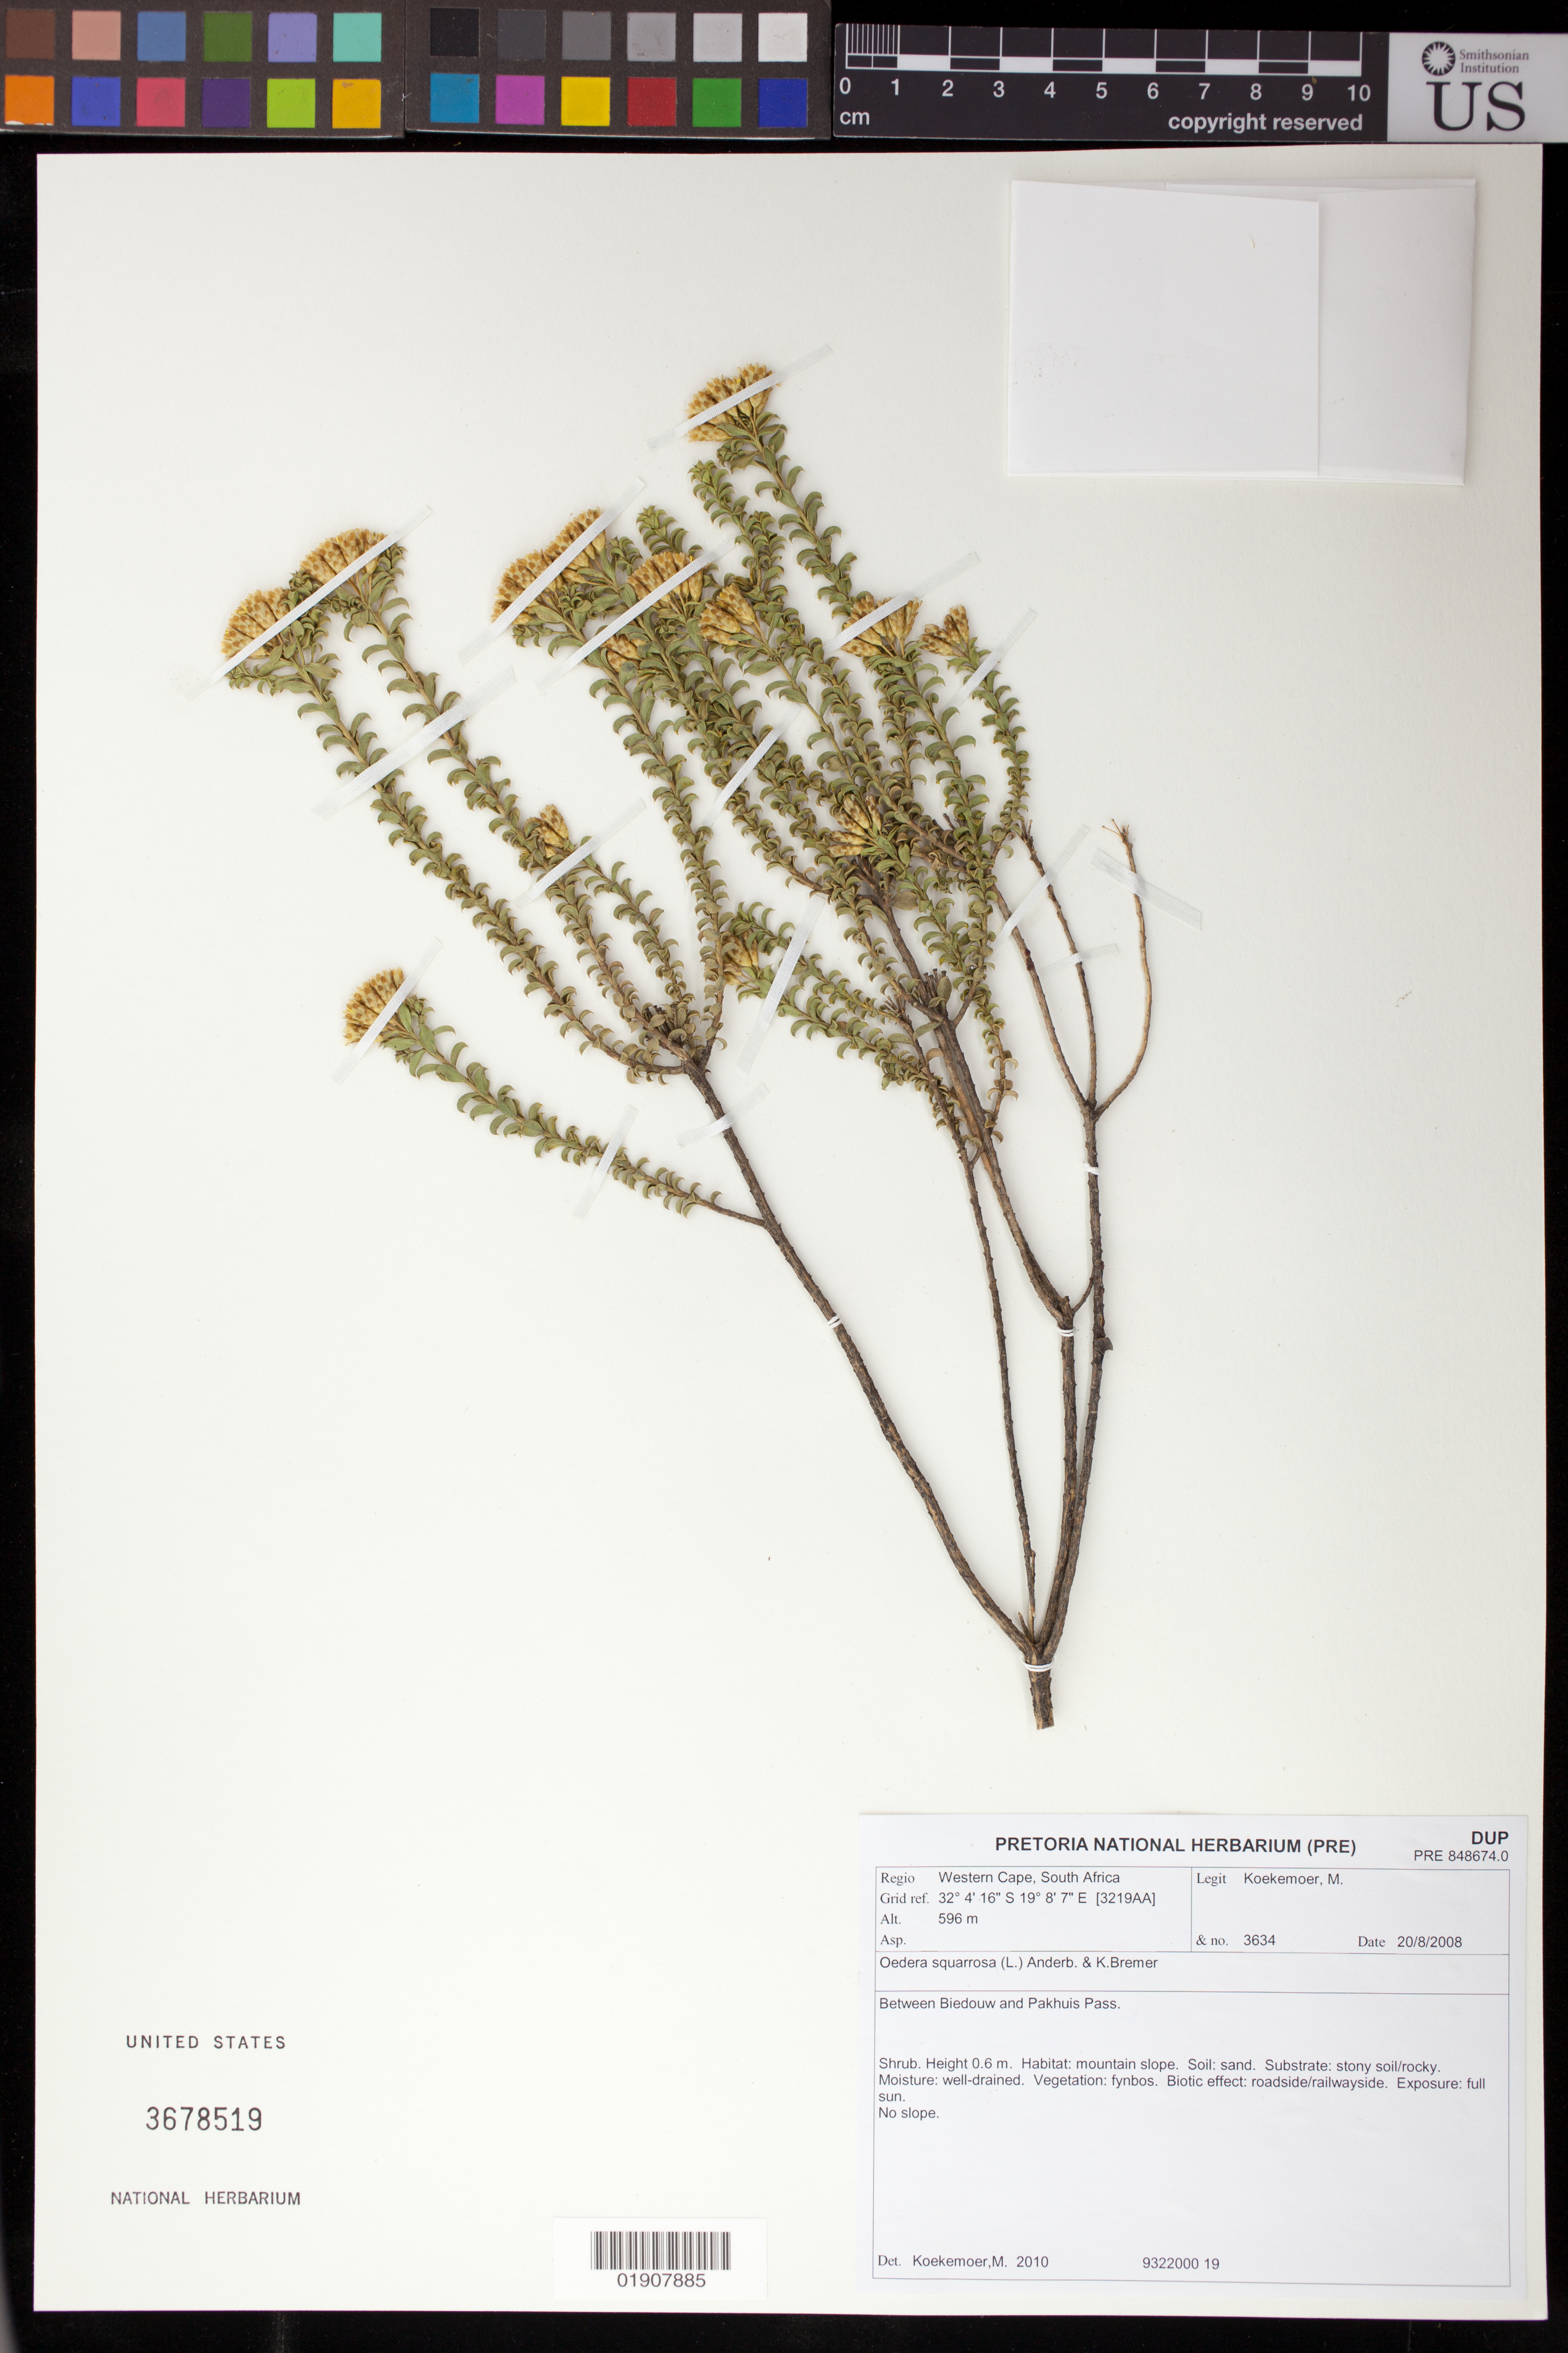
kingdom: Plantae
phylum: Tracheophyta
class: Magnoliopsida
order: Asterales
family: Asteraceae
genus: Relhania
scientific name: Relhania squarrosa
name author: L'Hér.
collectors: M. Koekemoer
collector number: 3634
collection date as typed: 20 August 2008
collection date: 2008-08-20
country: South Africa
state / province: Western Cape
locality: Between Biedouw and Pakhuis Pass.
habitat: Mountain slope.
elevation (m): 596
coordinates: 32 04 16 S, 19 08 07 E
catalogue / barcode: US 3678519